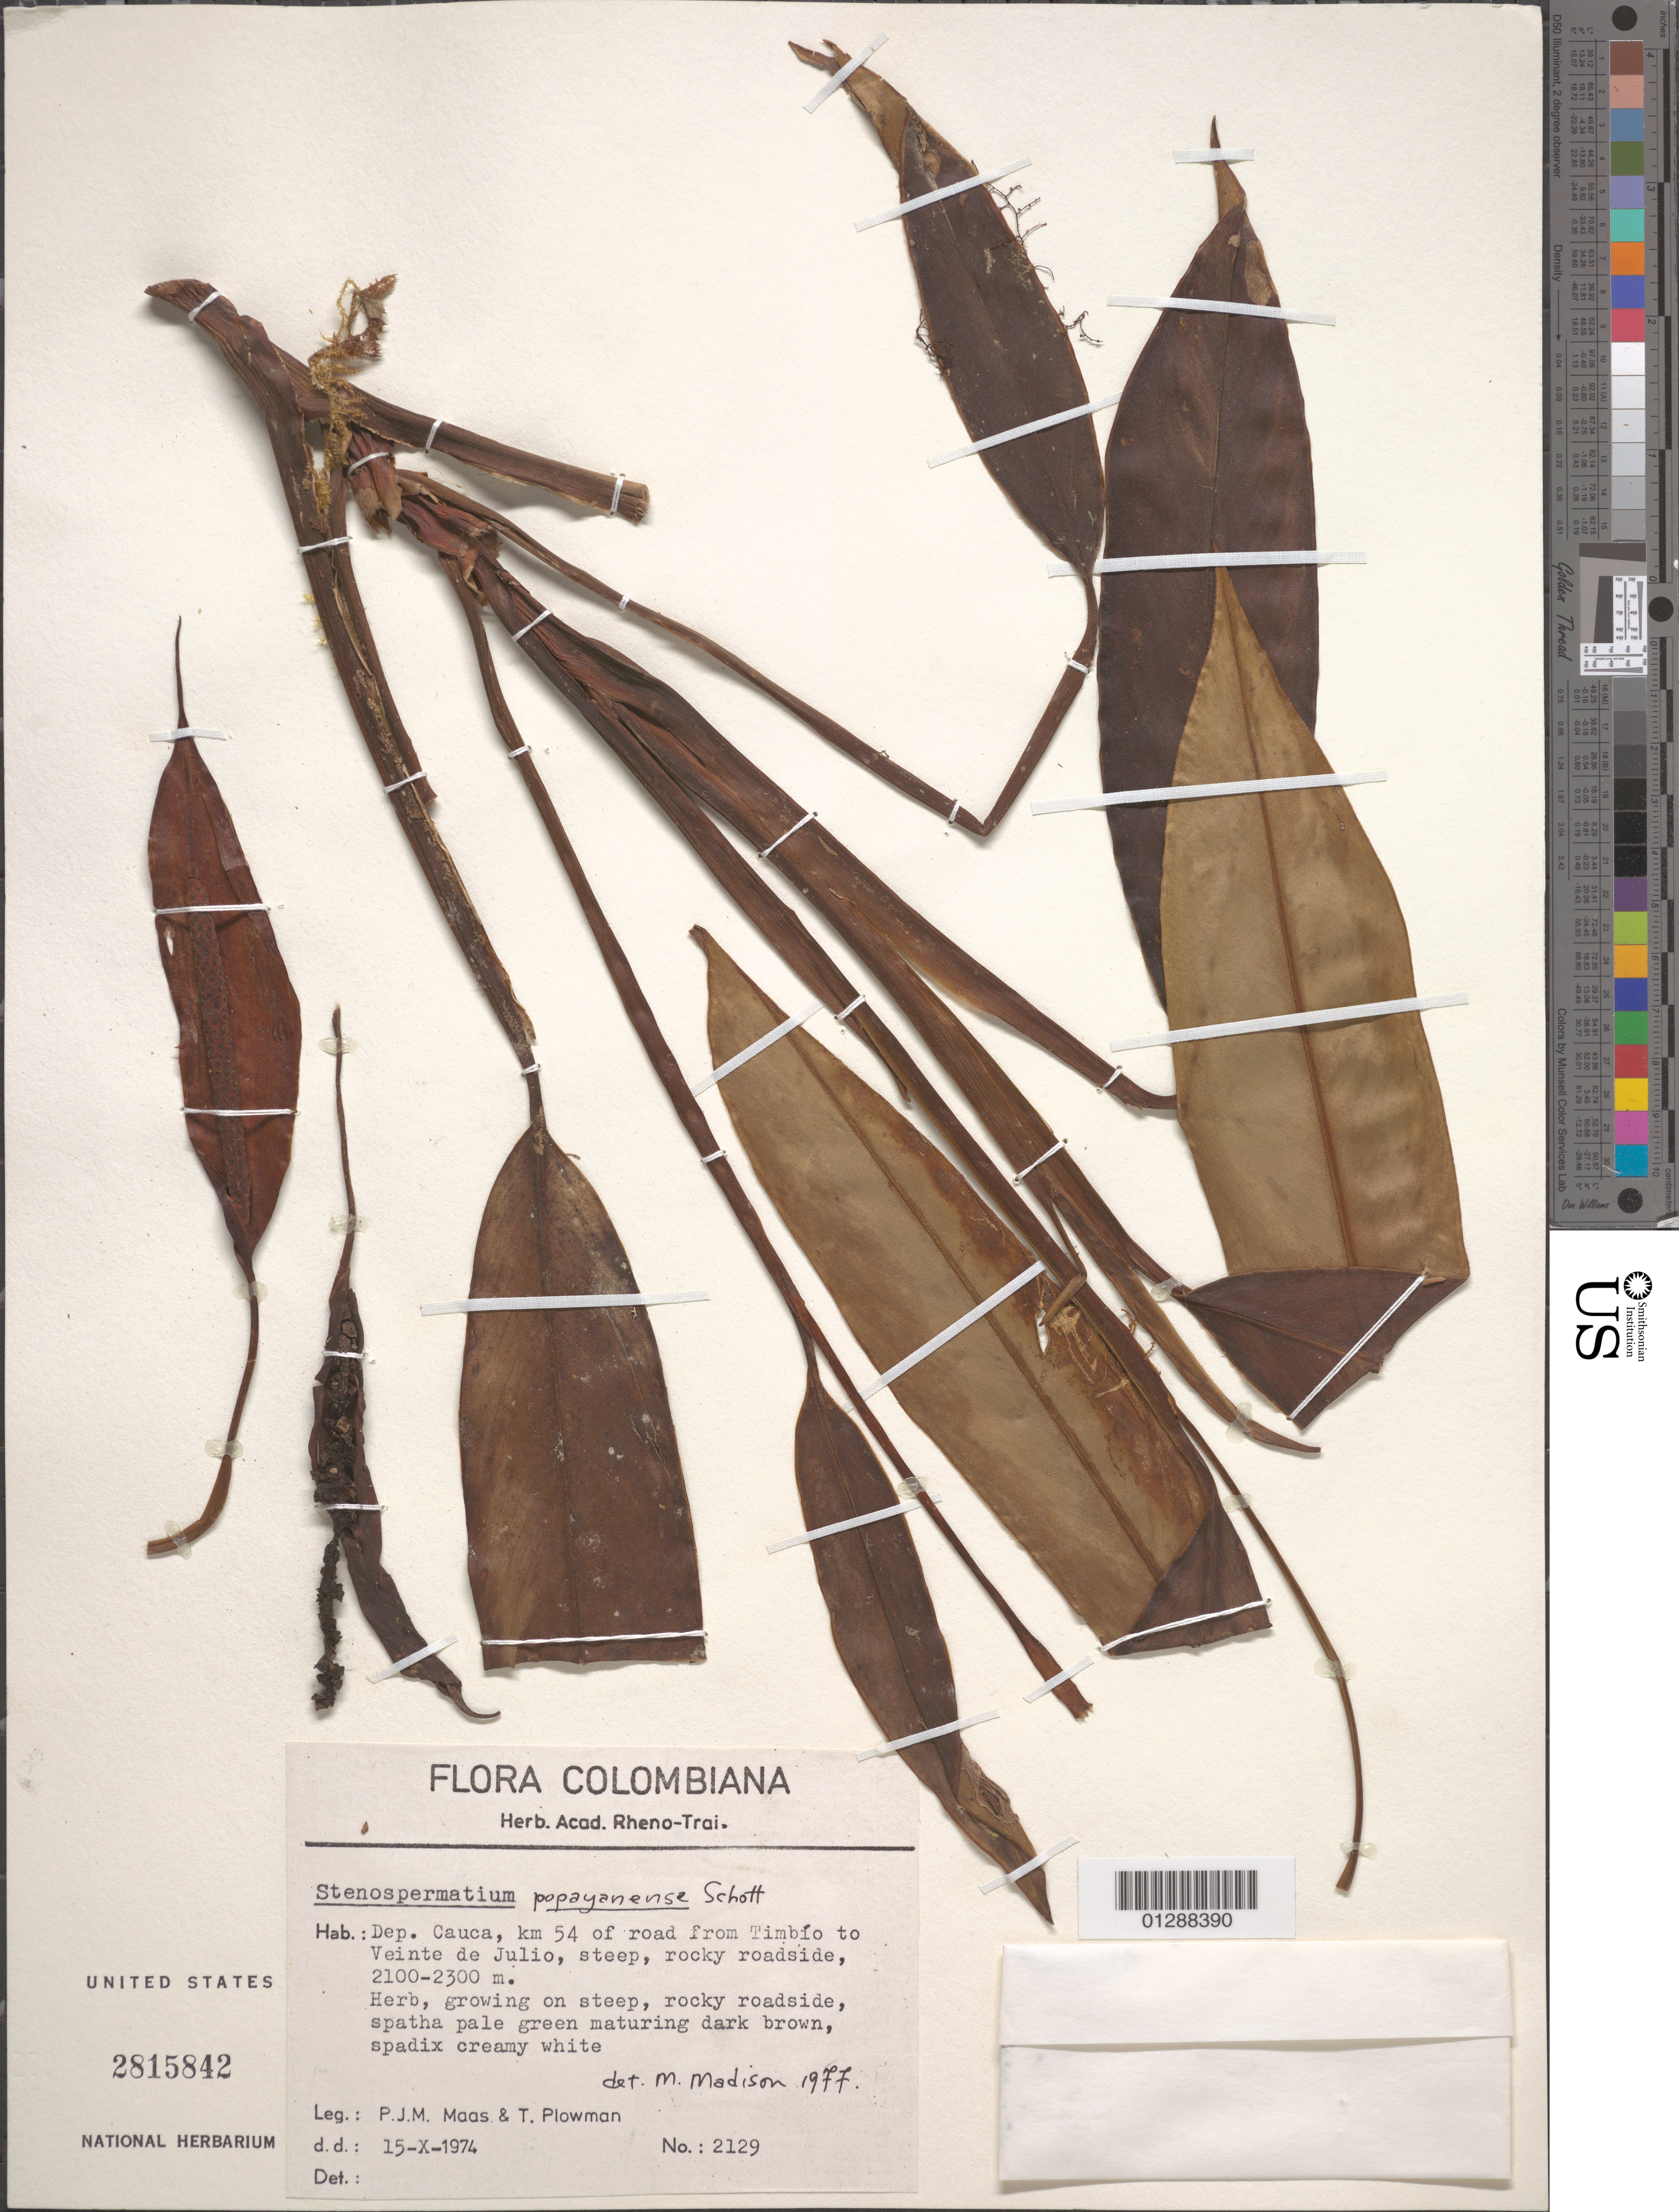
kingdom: Plantae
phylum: Tracheophyta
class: Liliopsida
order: Alismatales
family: Araceae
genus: Stenospermation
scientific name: Stenospermation popayanense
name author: Schott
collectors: P. Maas & T. Plowman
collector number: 2129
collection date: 1974-10-15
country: Colombia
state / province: Cauca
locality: Dep. Cauca, km 54 of road from Timbío to Veinte de Julio.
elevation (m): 2100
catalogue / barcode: US 2815842